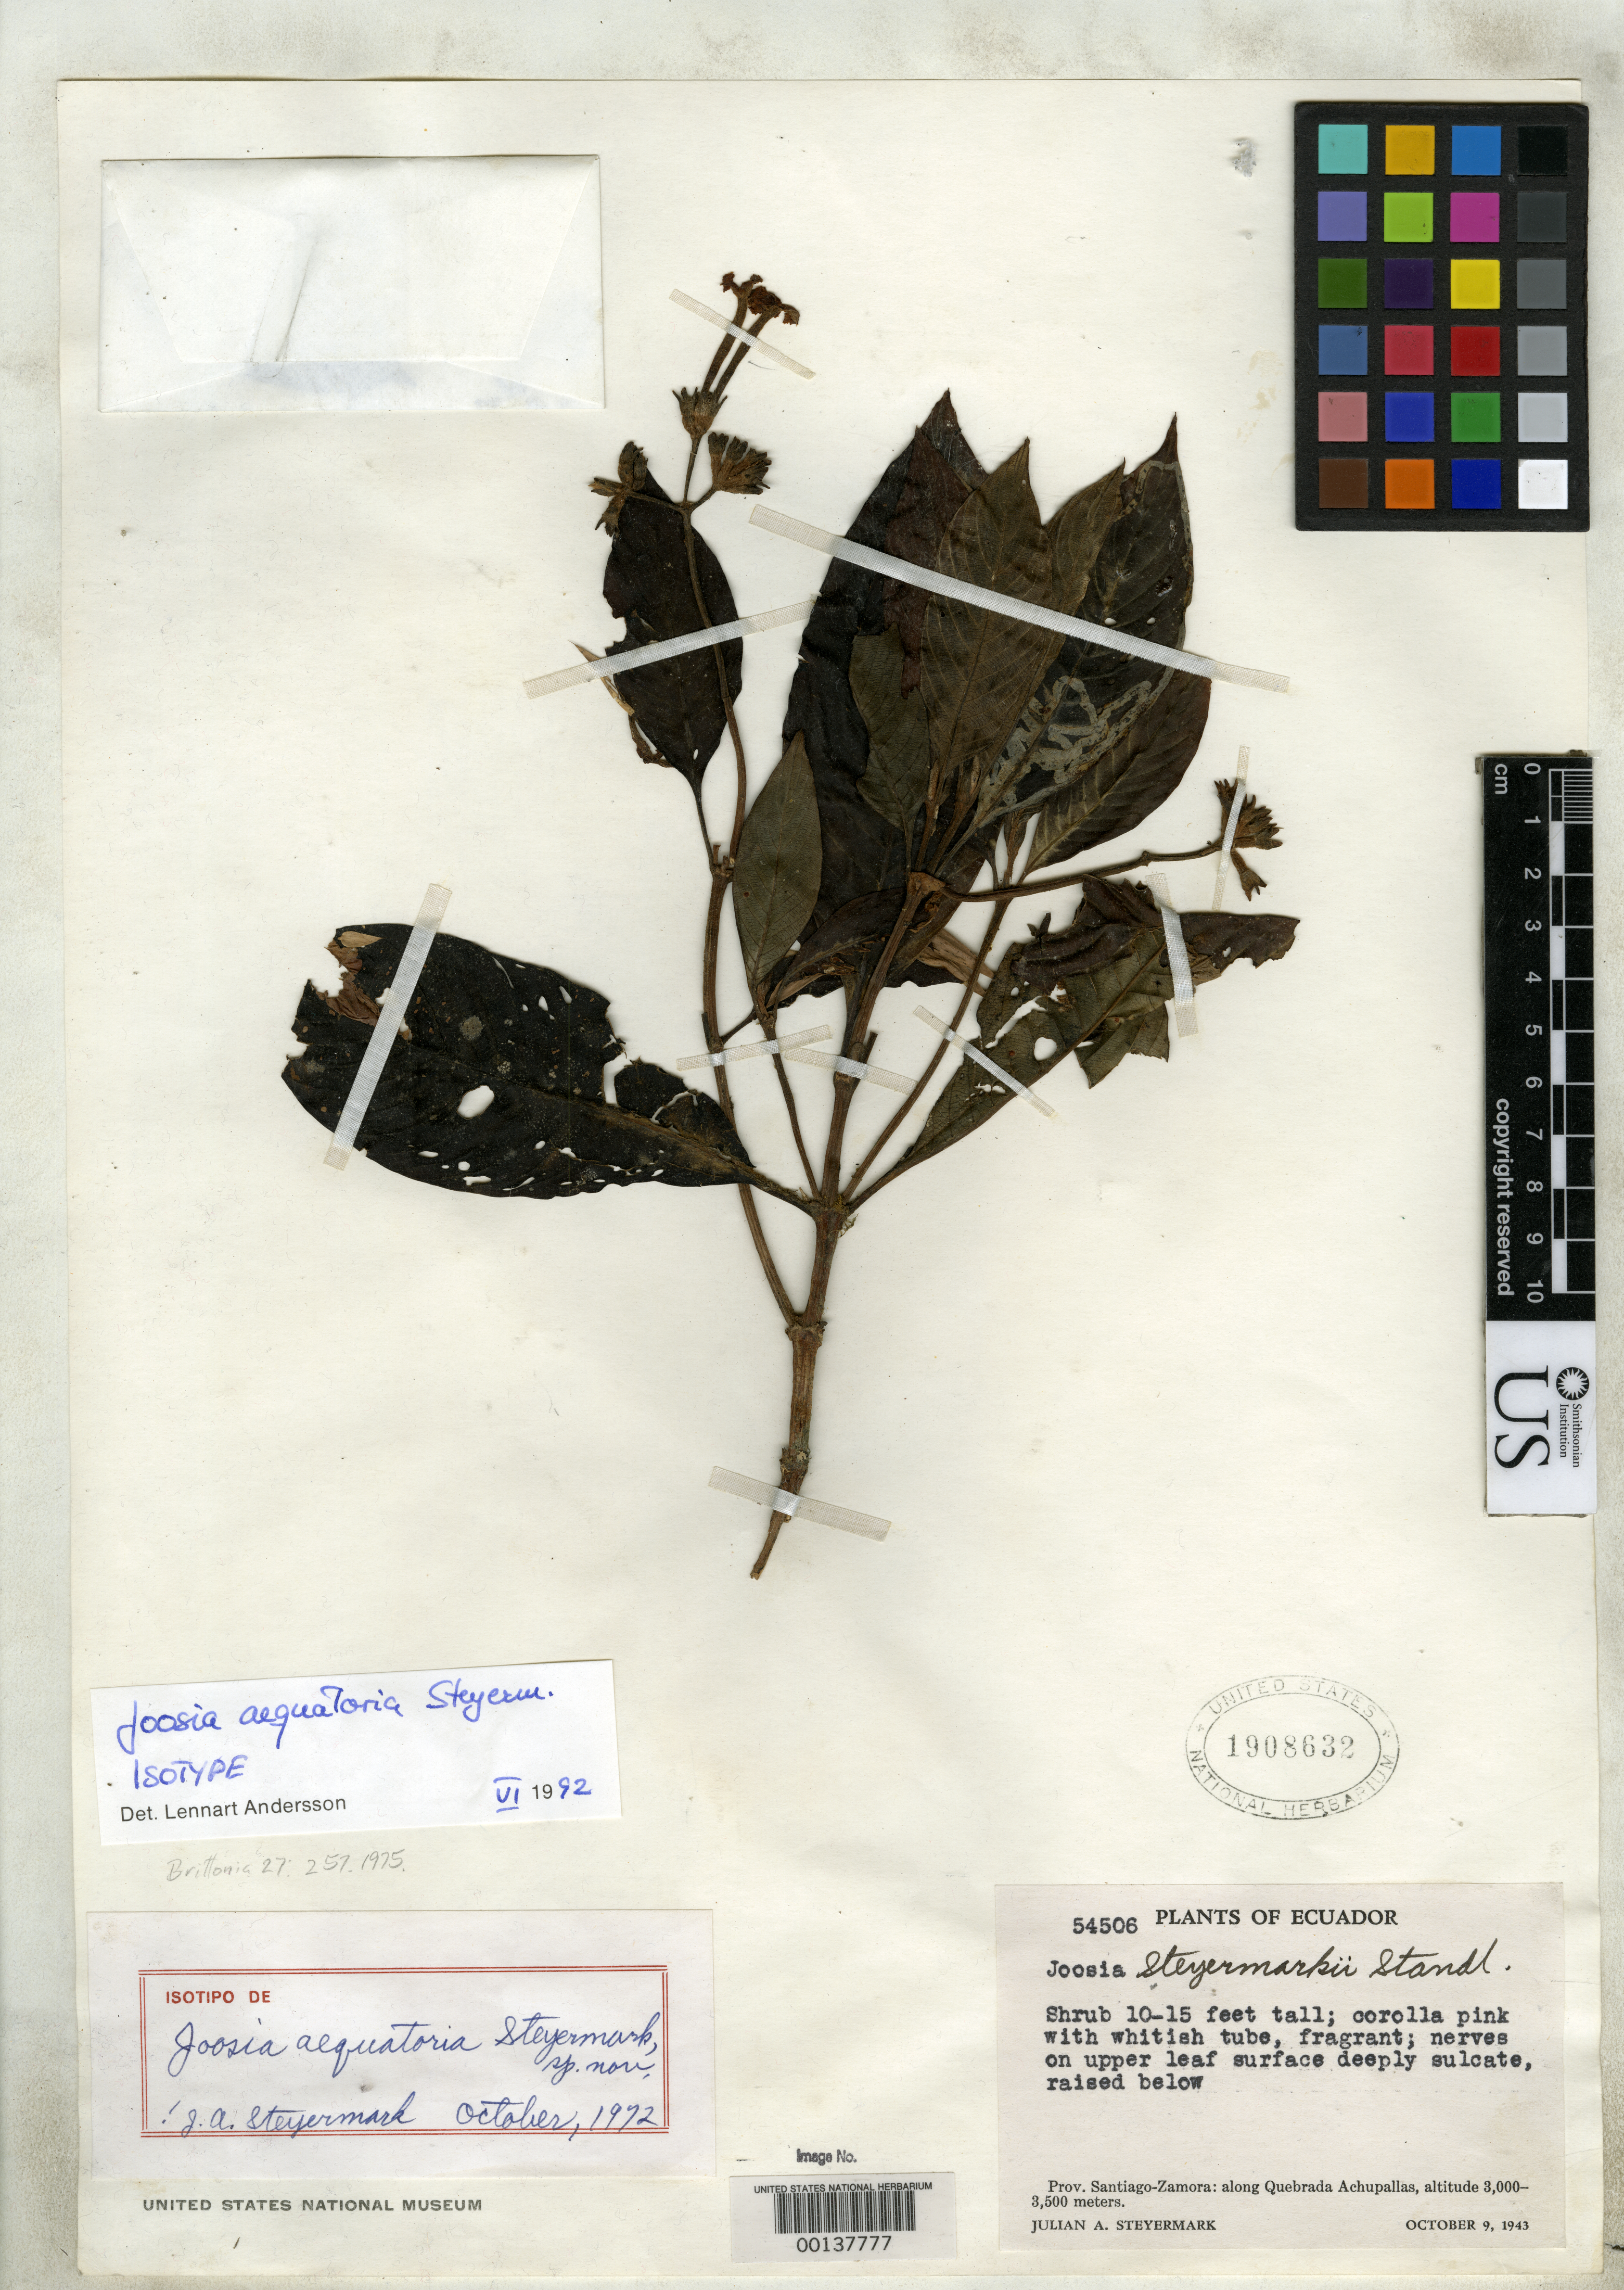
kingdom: Plantae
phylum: Tracheophyta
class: Magnoliopsida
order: Gentianales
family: Rubiaceae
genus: Joosia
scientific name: Joosia aequatoria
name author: Steyerm.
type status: Isotype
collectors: J. Steyermark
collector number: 54506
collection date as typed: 09 Oct 1943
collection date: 1943-10-09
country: Ecuador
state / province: Morona-Santiago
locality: Along Quebrada Achupallas. Province originally entered as Morona-Santiago / Zamora-Chinchipe.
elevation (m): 3000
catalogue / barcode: US 1908632